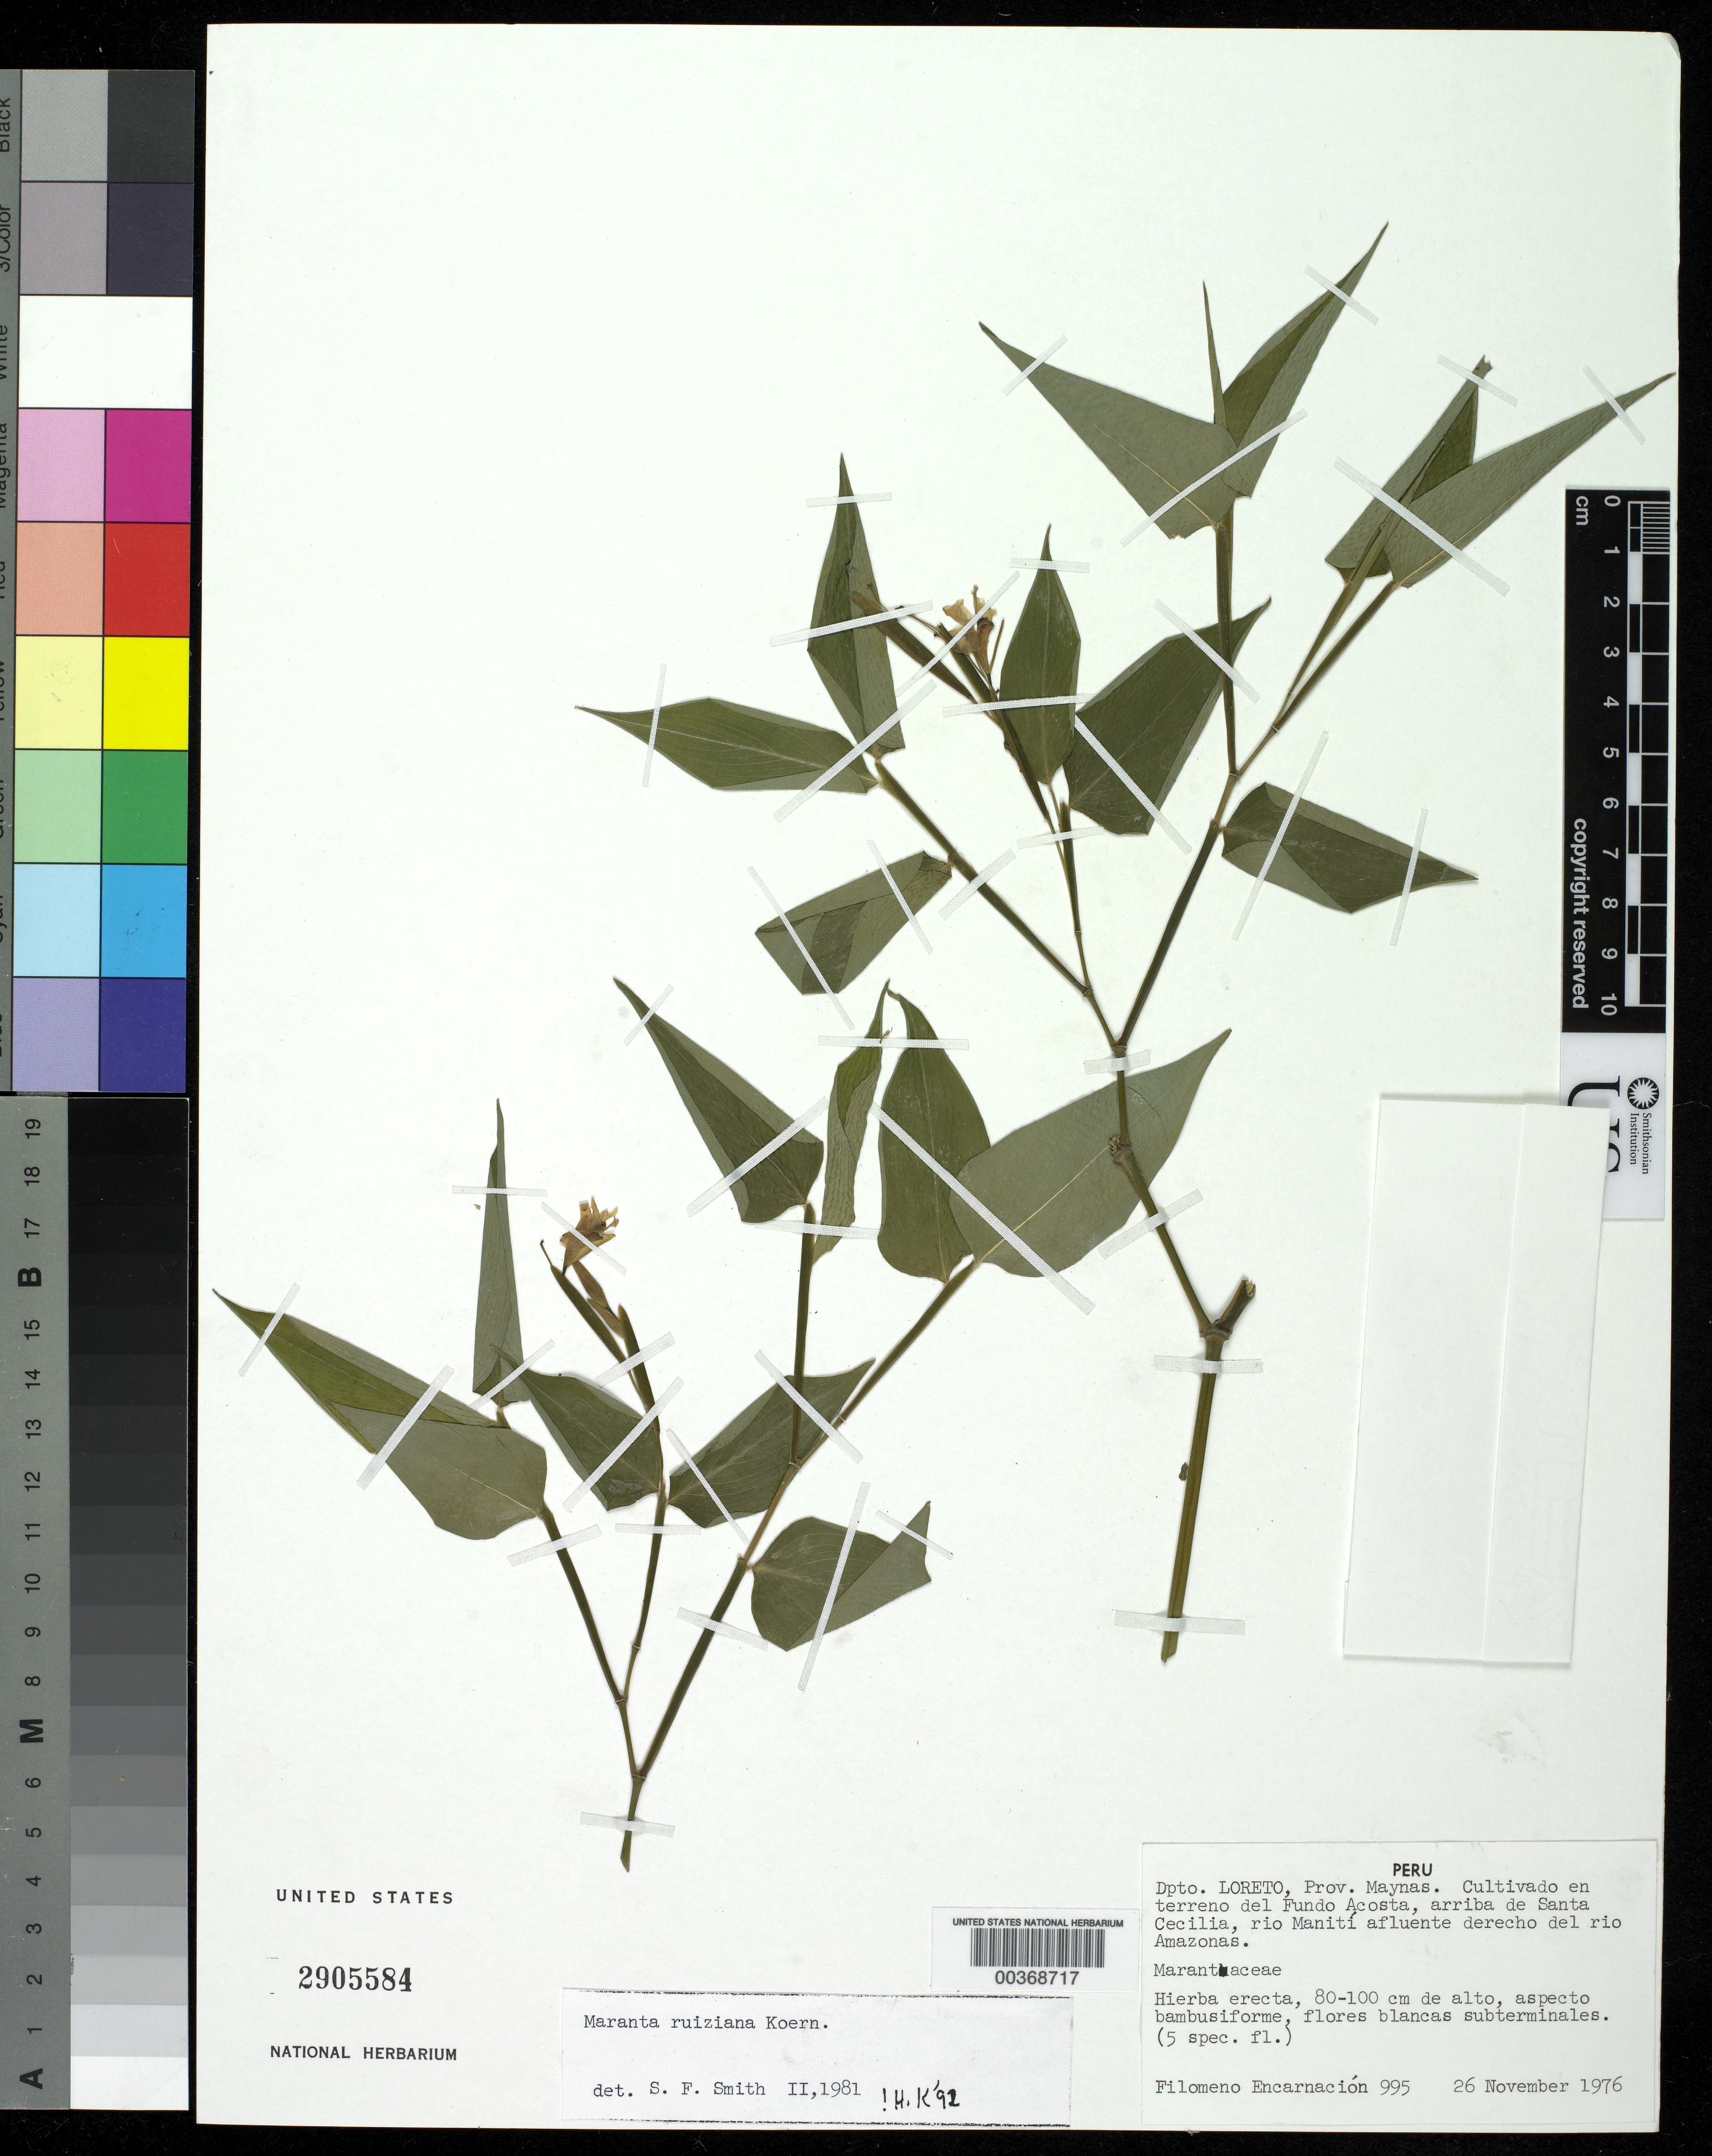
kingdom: Plantae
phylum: Tracheophyta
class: Liliopsida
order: Zingiberales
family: Marantaceae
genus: Maranta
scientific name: Maranta ruiziana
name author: Körn.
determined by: Smith, Stephen F., (US), NMNH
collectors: F. Encarnación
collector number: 995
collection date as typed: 26 Nov 1976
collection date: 1976-11-26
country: Peru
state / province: Loreto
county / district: Maynas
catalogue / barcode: US 2905584